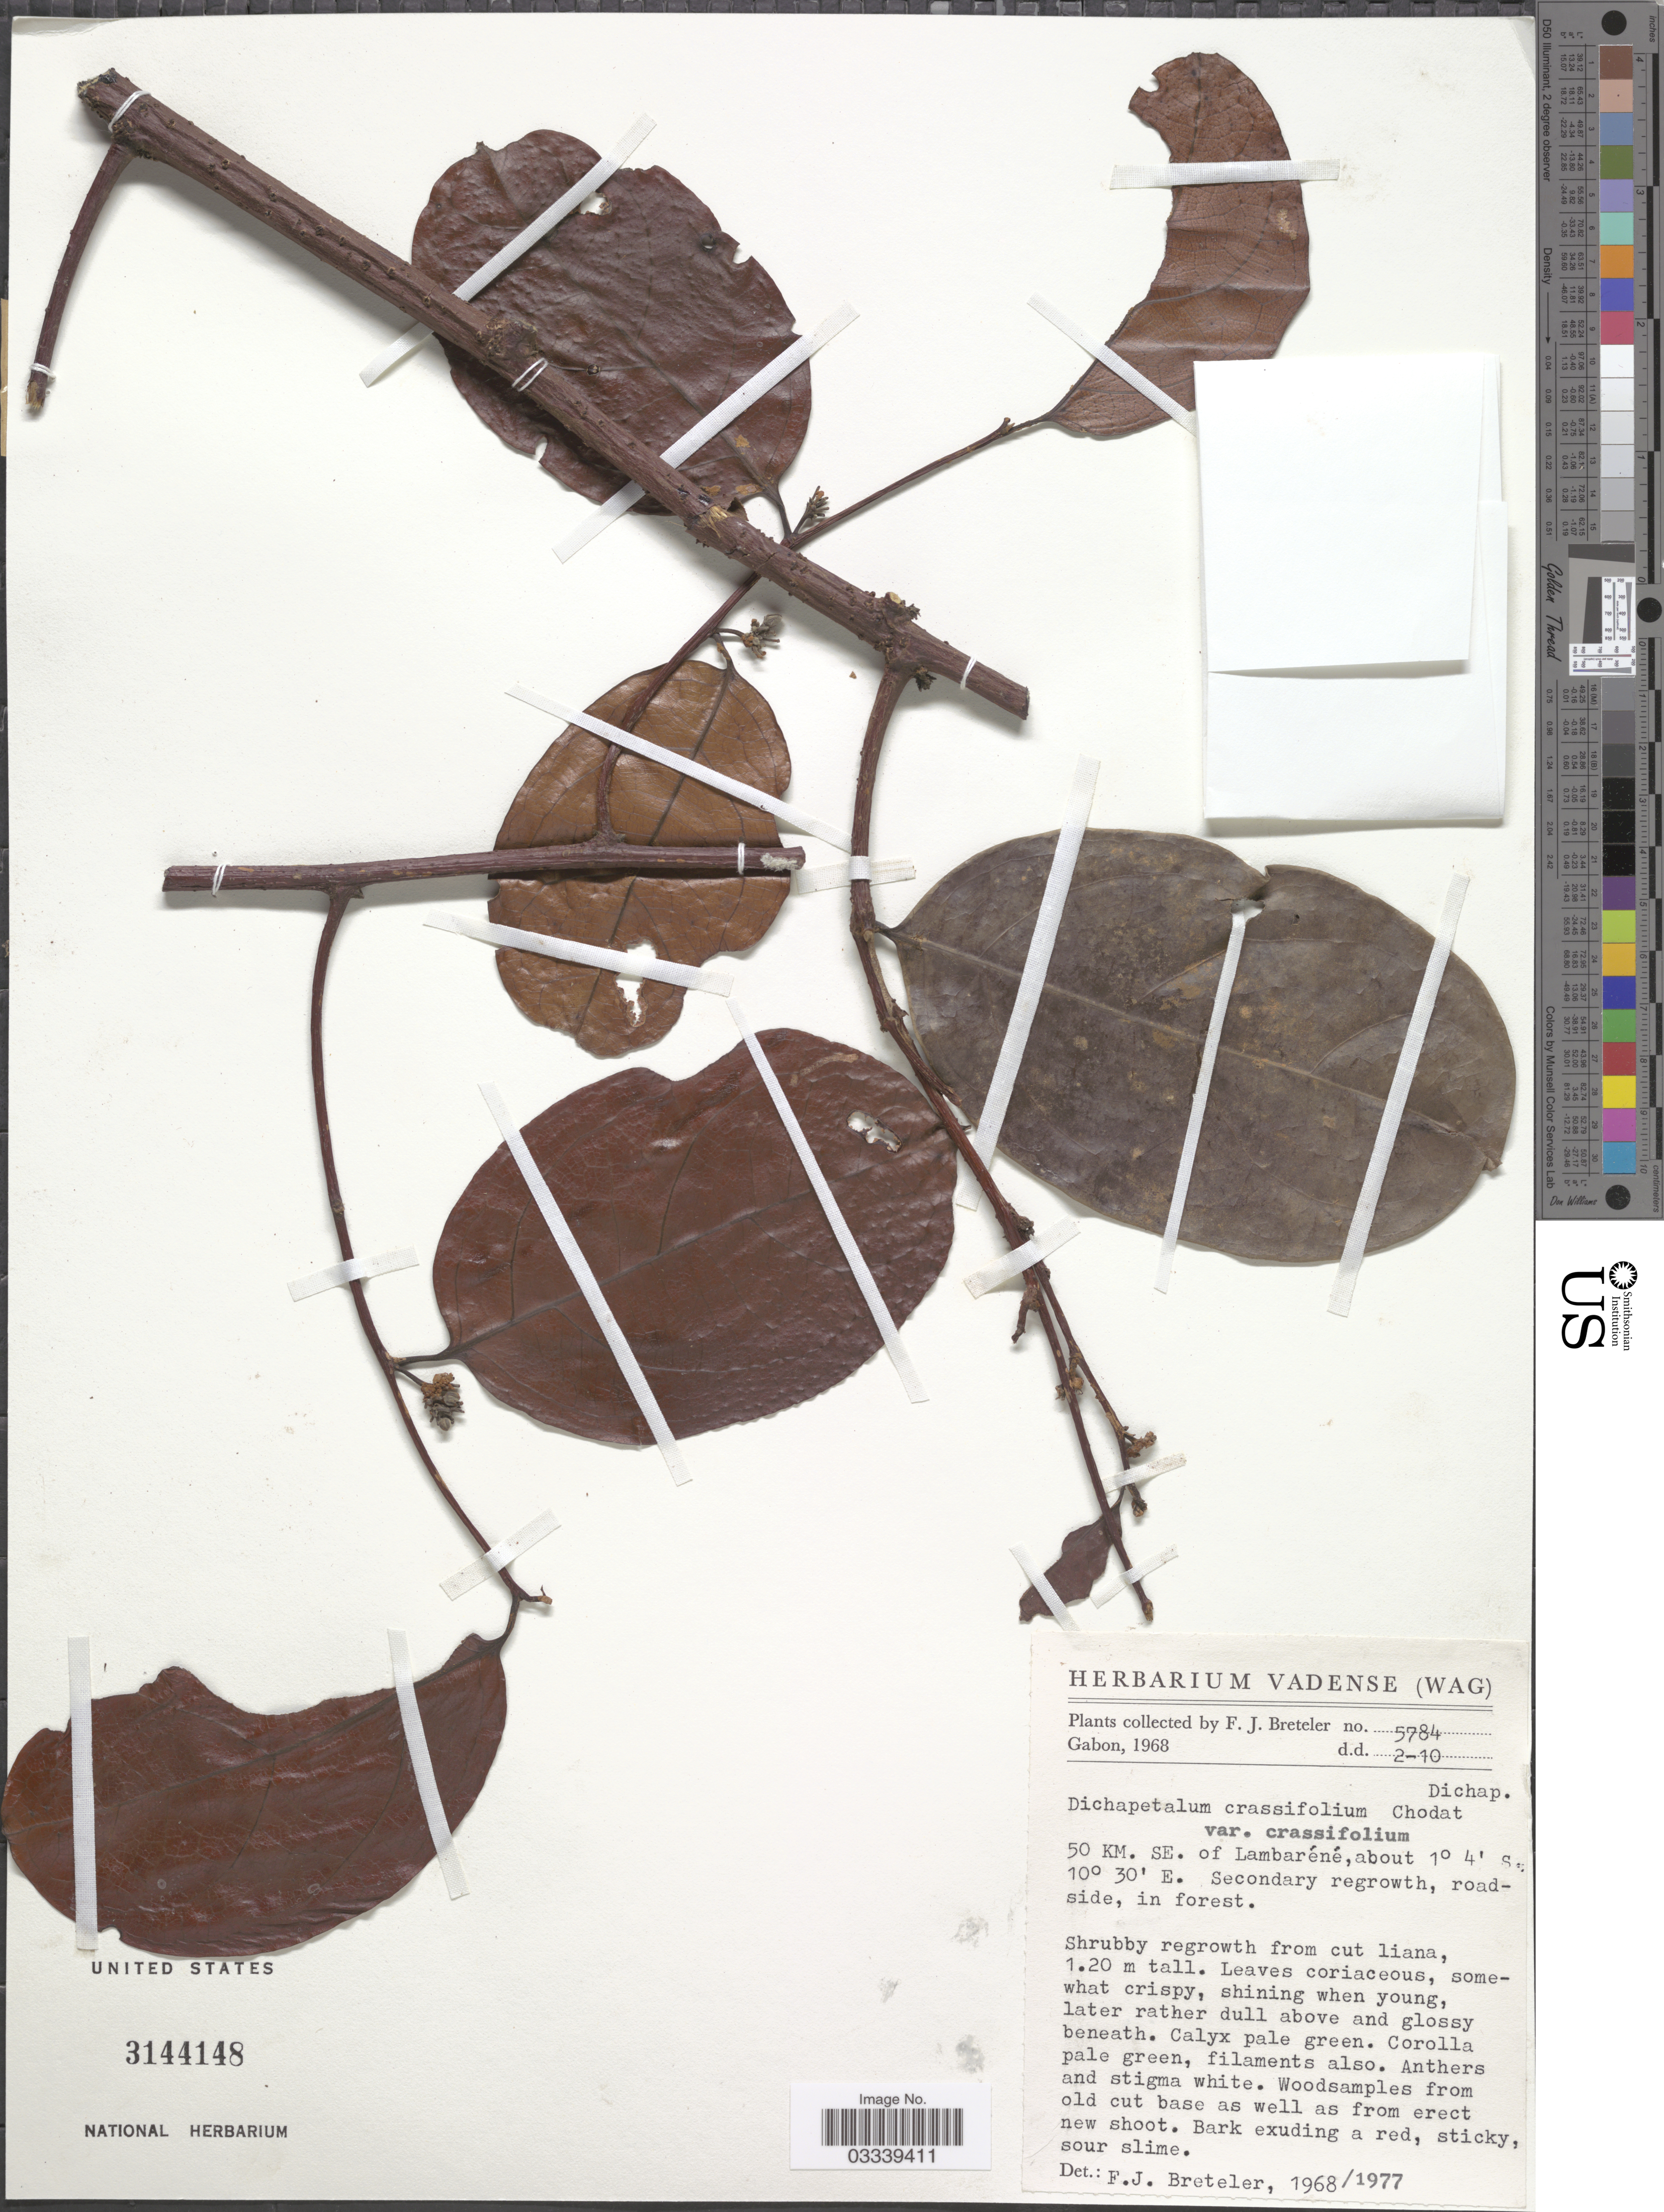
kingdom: Plantae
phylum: Tracheophyta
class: Magnoliopsida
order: Malpighiales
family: Dichapetalaceae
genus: Dichapetalum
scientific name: Dichapetalum crassifolium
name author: Chodat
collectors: F. J. Breteler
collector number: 5784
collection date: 1968-10-02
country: Gabon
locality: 50 KM. SE. of Lambaréné.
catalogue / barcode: US 3144148